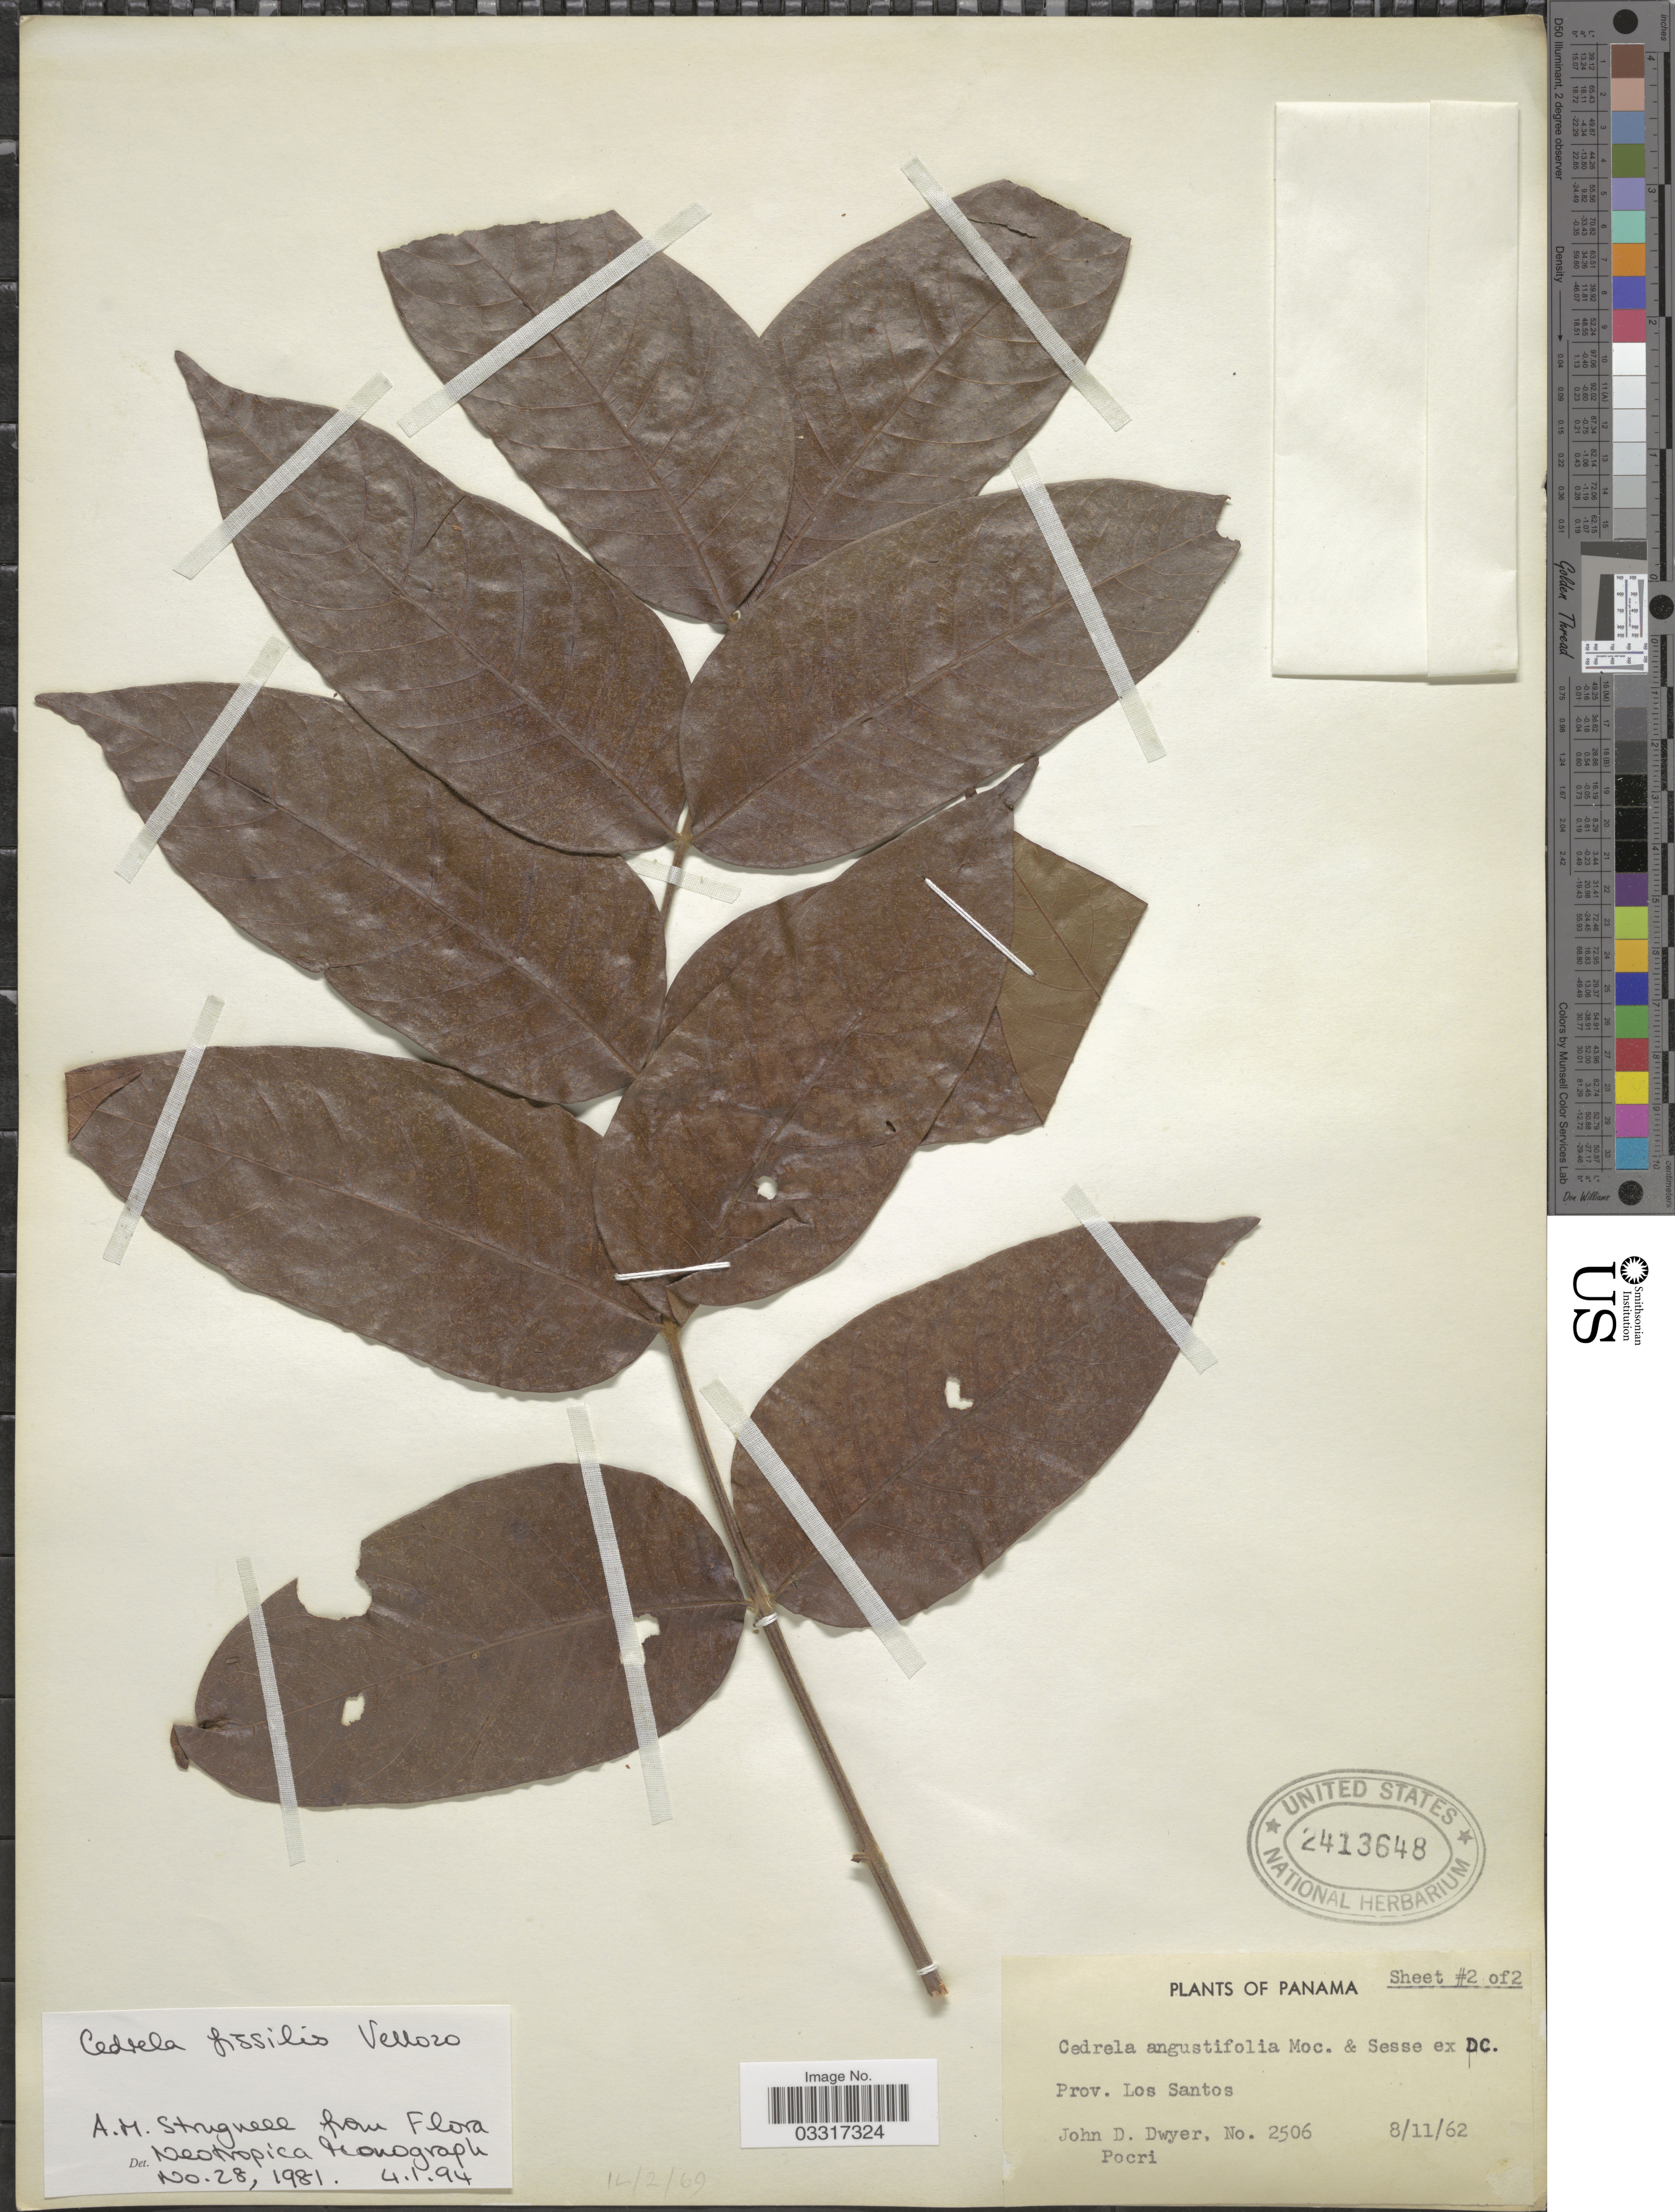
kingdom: Plantae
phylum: Tracheophyta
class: Magnoliopsida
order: Sapindales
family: Meliaceae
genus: Cedrela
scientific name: Cedrela fissilis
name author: Vell.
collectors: J. D. Dwyer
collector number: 2506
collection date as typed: Transcribed d/m/y: 8/11/62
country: Panama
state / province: Los Santos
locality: Pocri.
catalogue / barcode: US 2413648